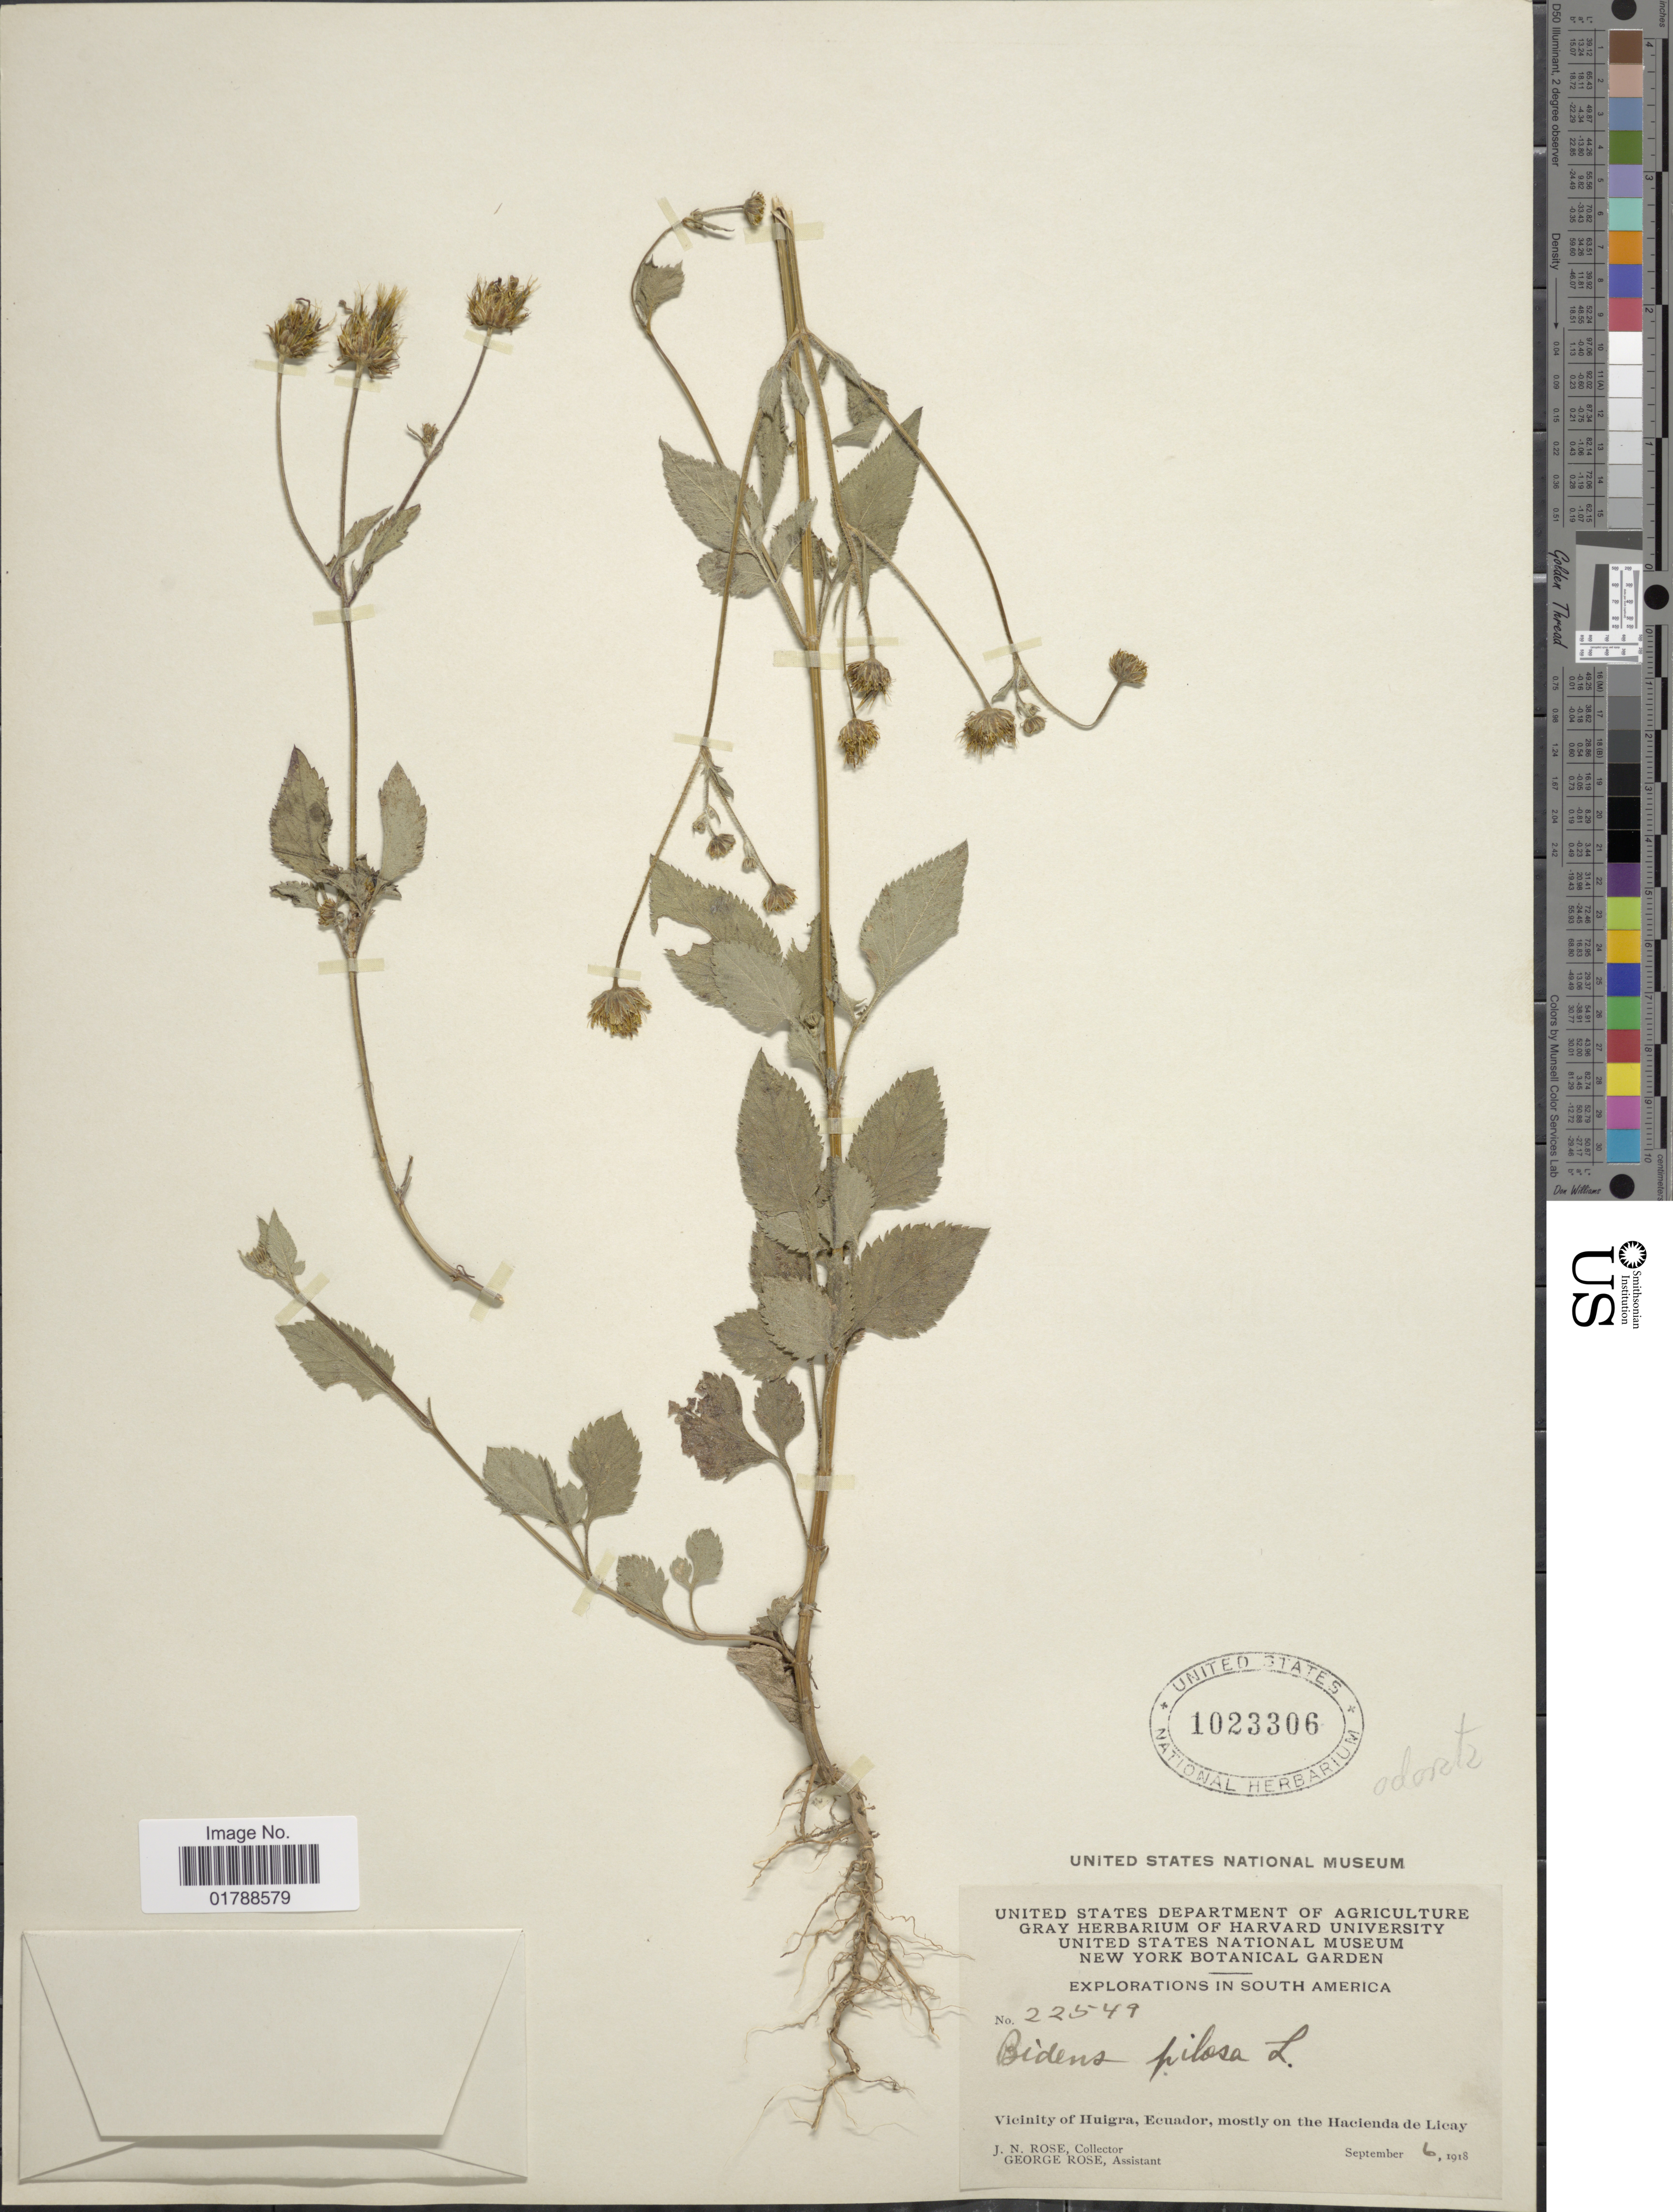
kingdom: Plantae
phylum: Tracheophyta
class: Magnoliopsida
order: Asterales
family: Asteraceae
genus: Bidens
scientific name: Bidens odorata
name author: Cav.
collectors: J. N. Rose & G. Rose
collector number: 22549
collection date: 1918-09-06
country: Ecuador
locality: Vicinity of Huigra, mostly on the Hacienda de Licay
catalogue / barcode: US 1023306